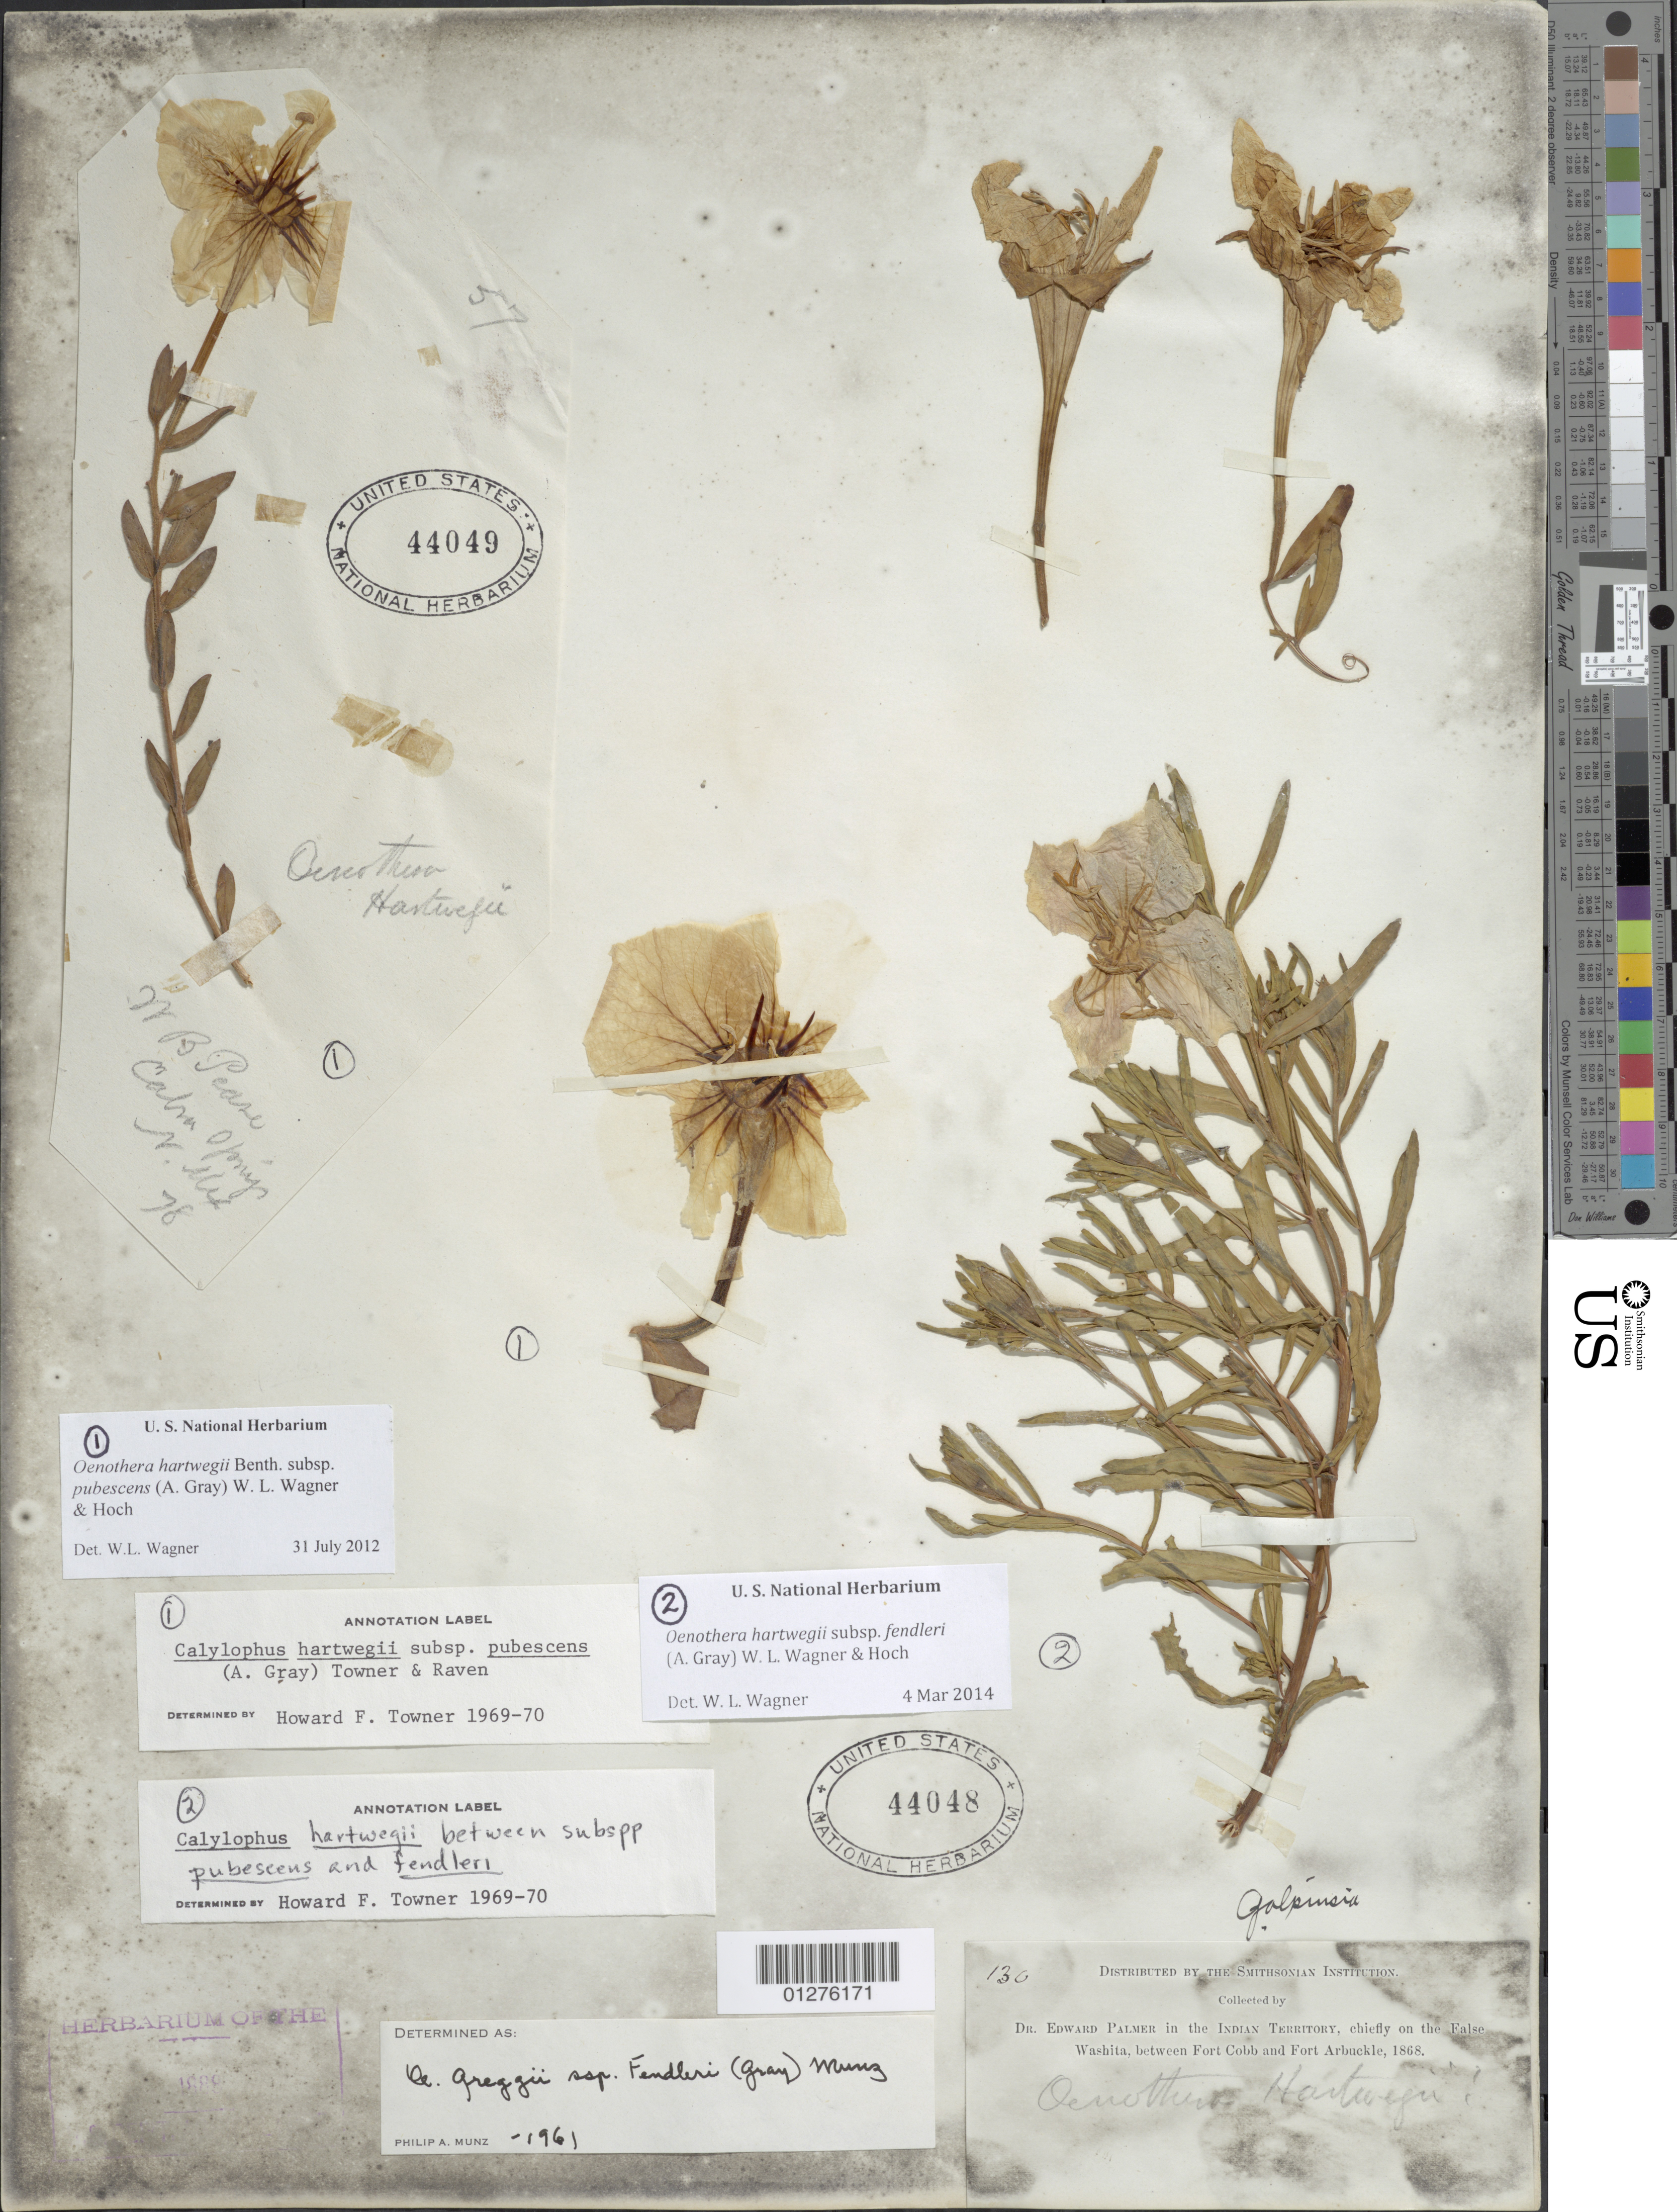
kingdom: Plantae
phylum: Tracheophyta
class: Magnoliopsida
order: Myrtales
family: Onagraceae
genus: Oenothera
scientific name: Oenothera hartwegii subsp. pubescens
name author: (A. Gray) W.L. Wagner & Hoch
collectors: E. Palmer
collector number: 130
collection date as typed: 1868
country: United States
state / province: Oklahoma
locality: Indian Territory. Washita, between Fort Cobb and Fort Arbuckle.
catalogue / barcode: US 44048